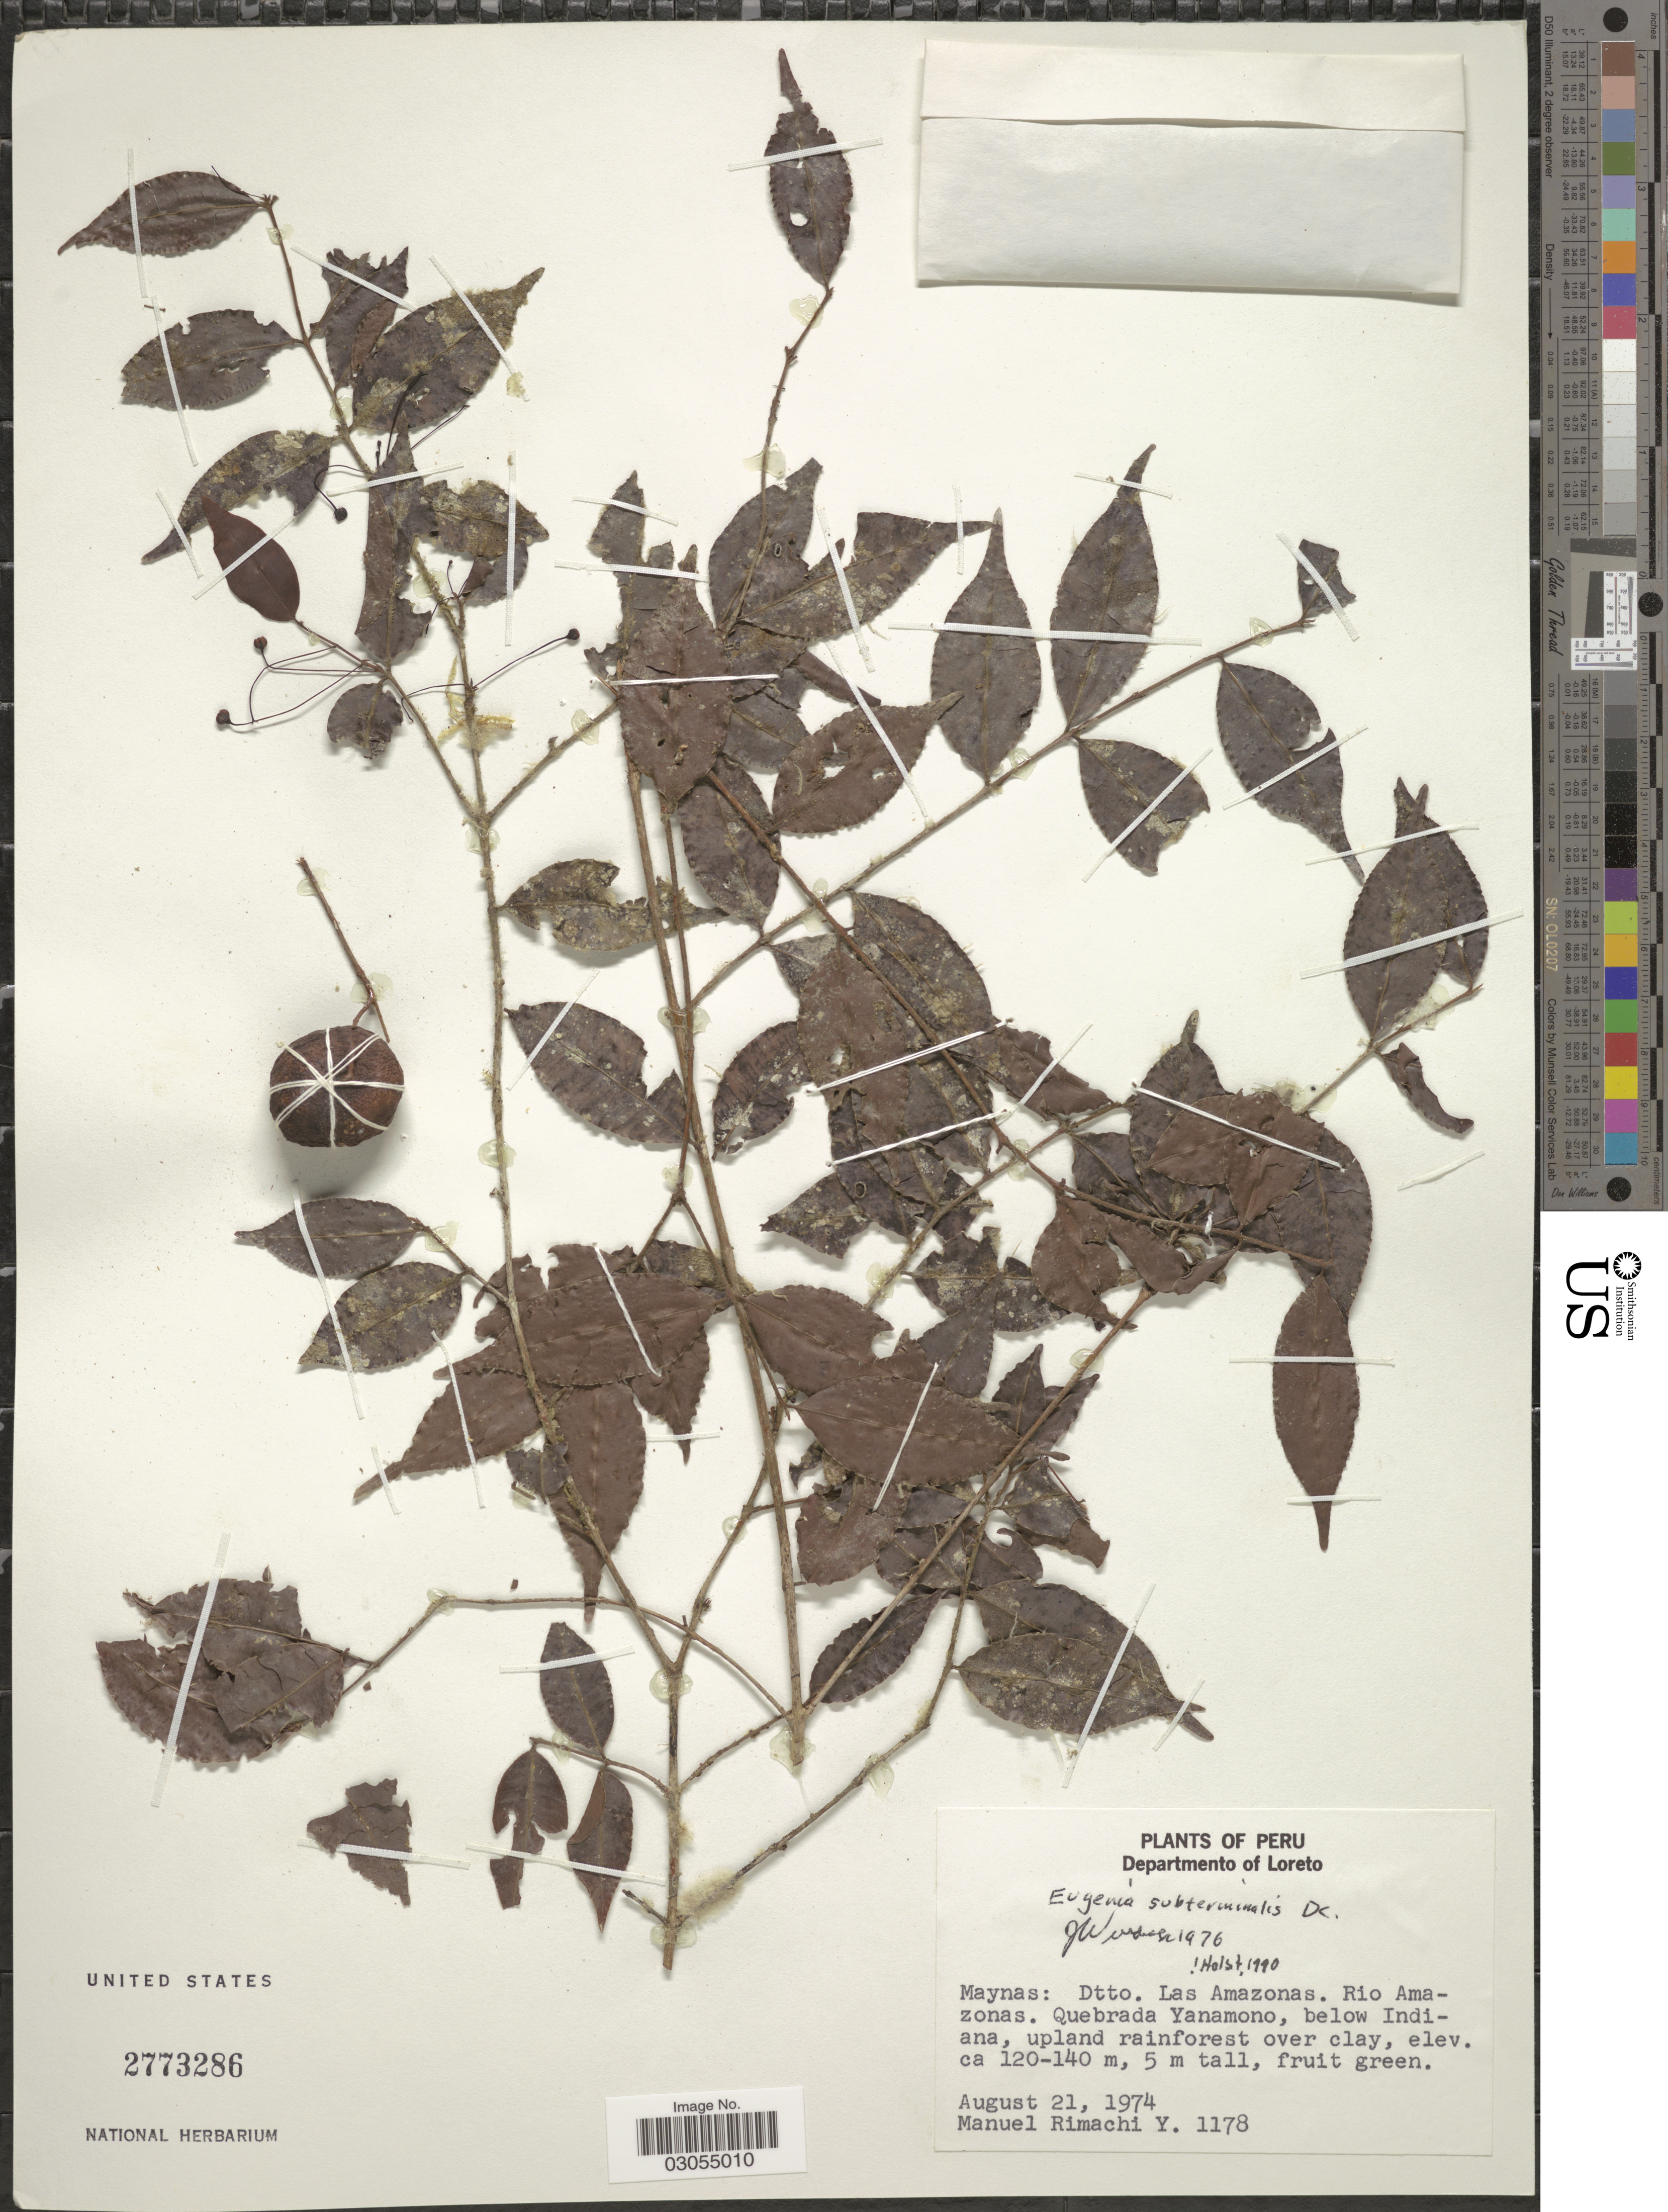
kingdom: Plantae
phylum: Tracheophyta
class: Magnoliopsida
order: Myrtales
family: Myrtaceae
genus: Eugenia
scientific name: Eugenia subterminalis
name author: DC.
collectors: M. Rimachi Y.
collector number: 1178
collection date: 1974-08-21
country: Peru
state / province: Loreto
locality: Maynas: Dtto. Las Amazonas. Rio Amazonas. Quebrada Yanamono, below Indiana, upland rainforest over clay.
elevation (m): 120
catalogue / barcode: US 2773286